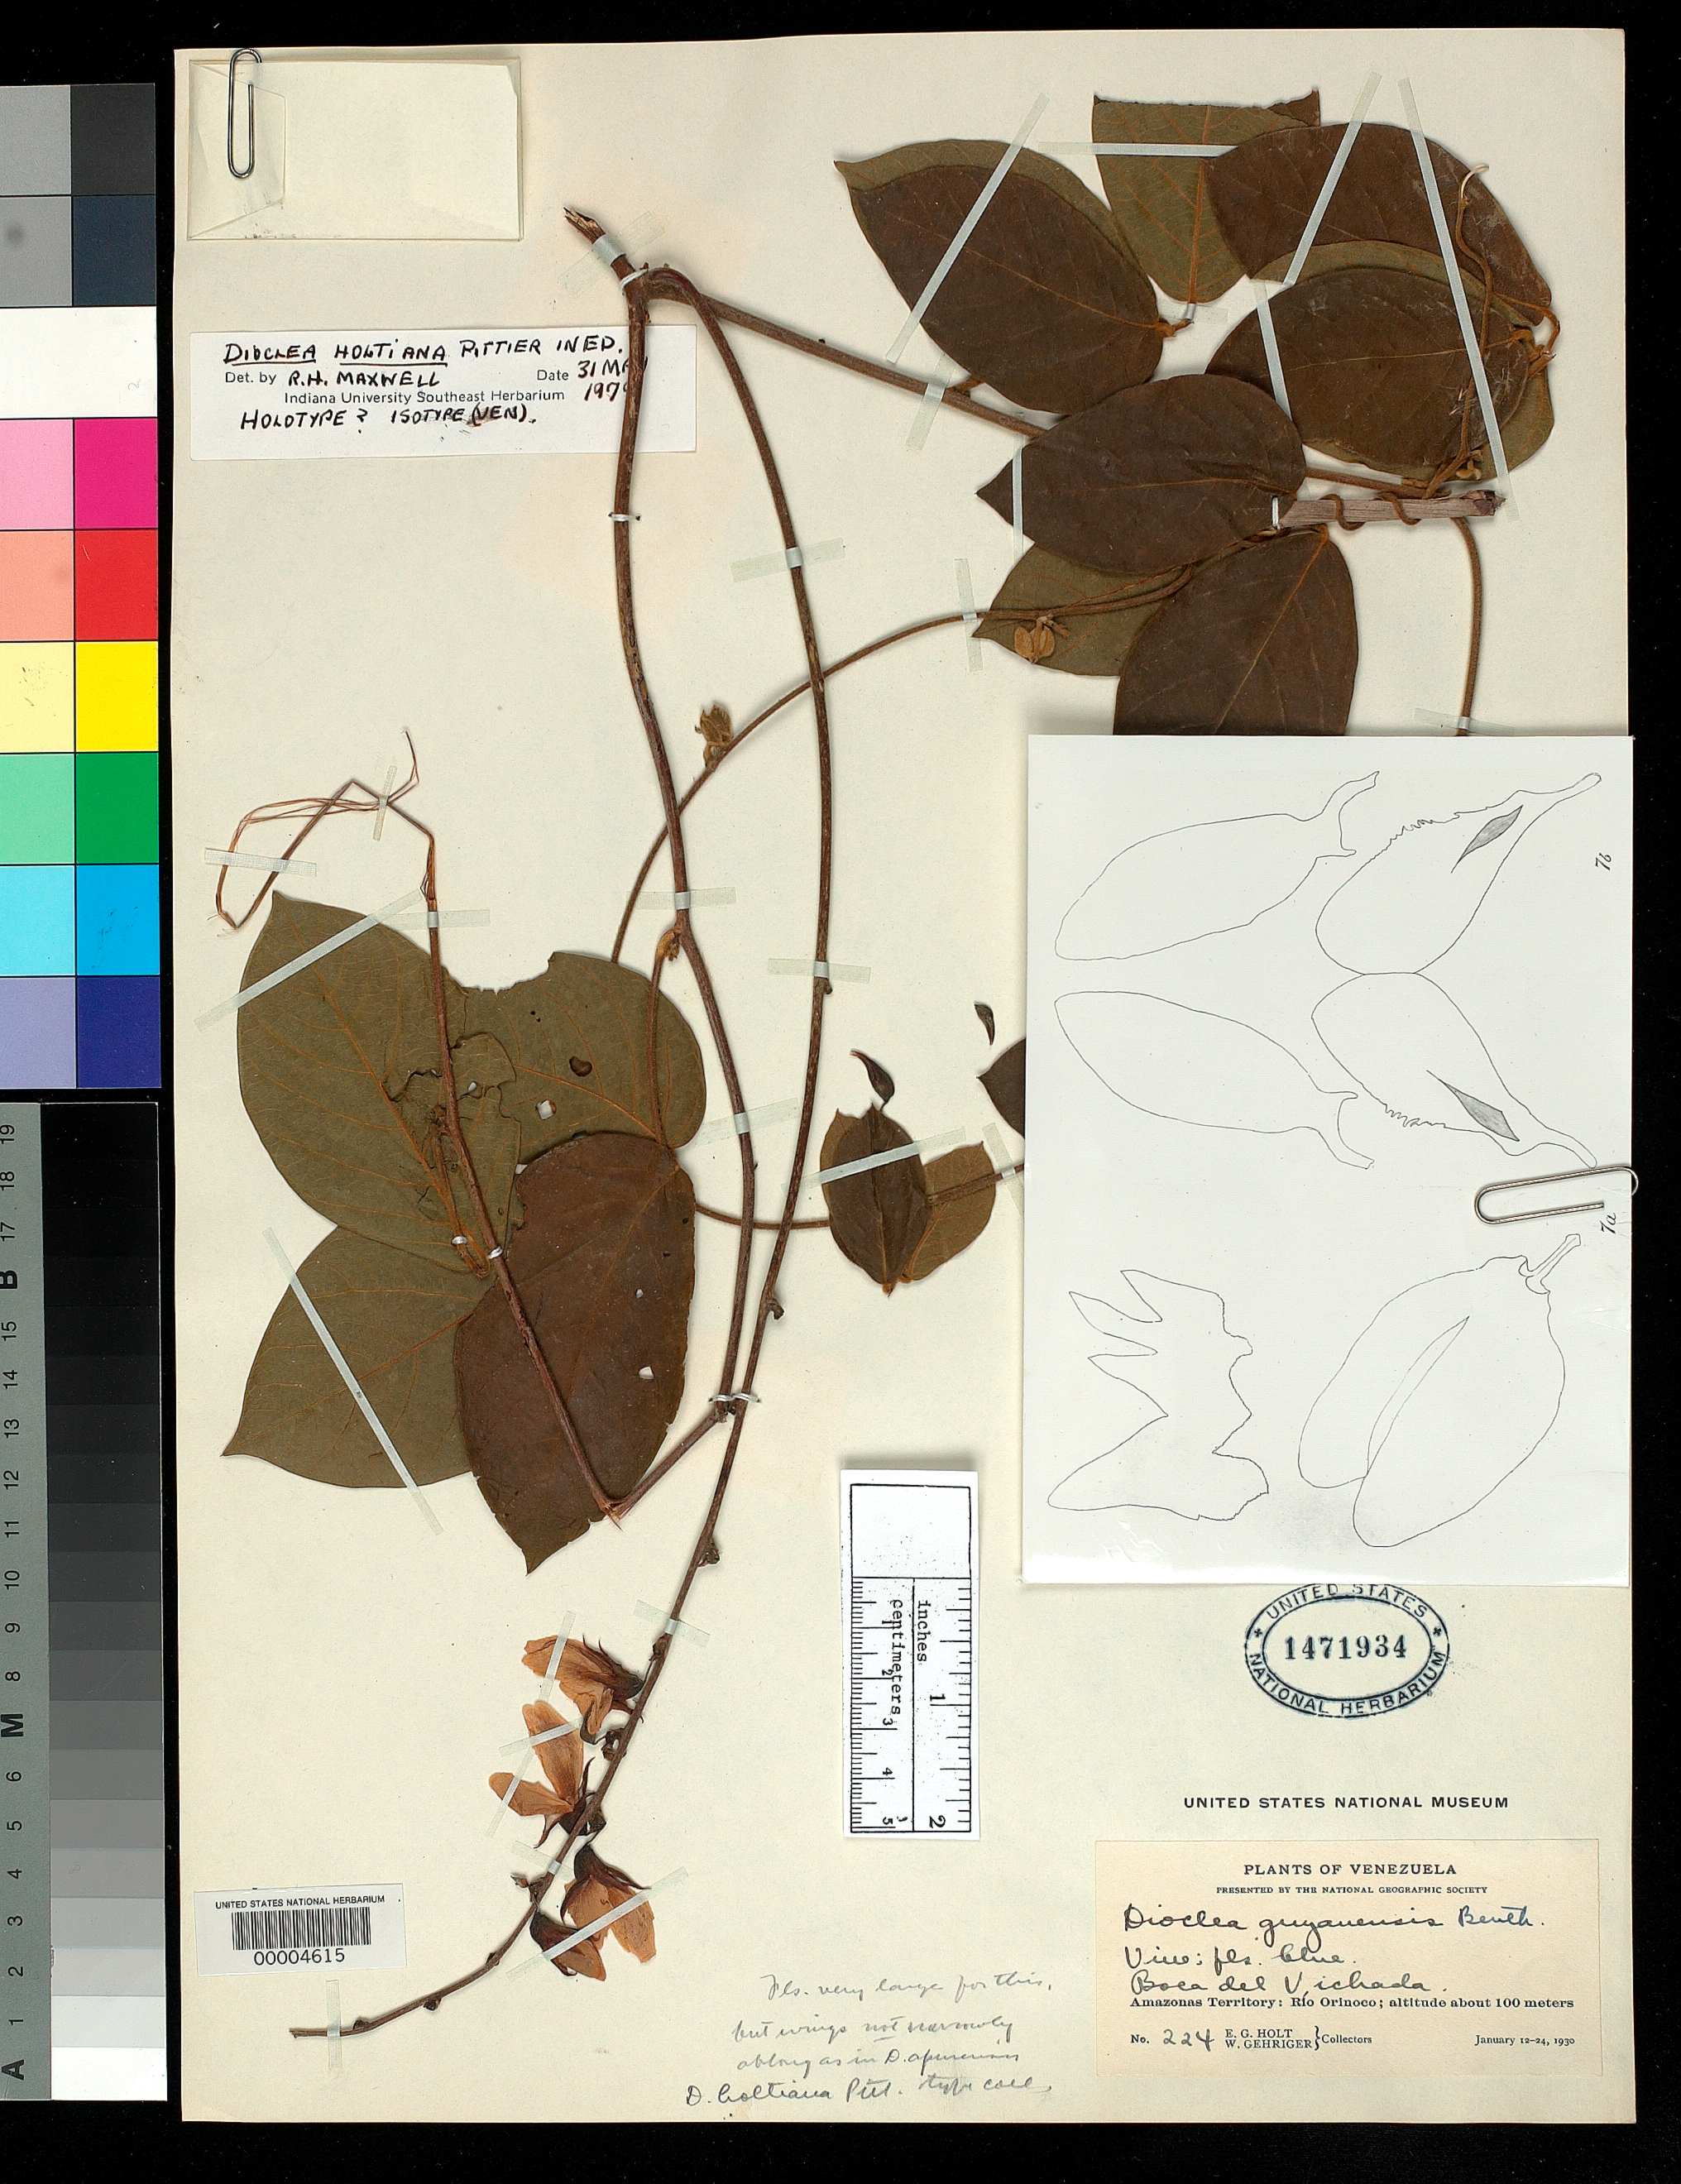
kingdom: Plantae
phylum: Tracheophyta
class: Magnoliopsida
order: Fabales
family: Fabaceae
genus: Dioclea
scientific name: Dioclea holtiana Pittier, nom. inval.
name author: Pittier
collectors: E. Holt & W. Gehriger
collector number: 224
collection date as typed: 12 Jan 1930 to 24 Jan 1930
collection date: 1930-01-12/1930-01-24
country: Venezuela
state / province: Amazonas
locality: Rio Orinoco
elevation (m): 100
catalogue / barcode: US 1471934